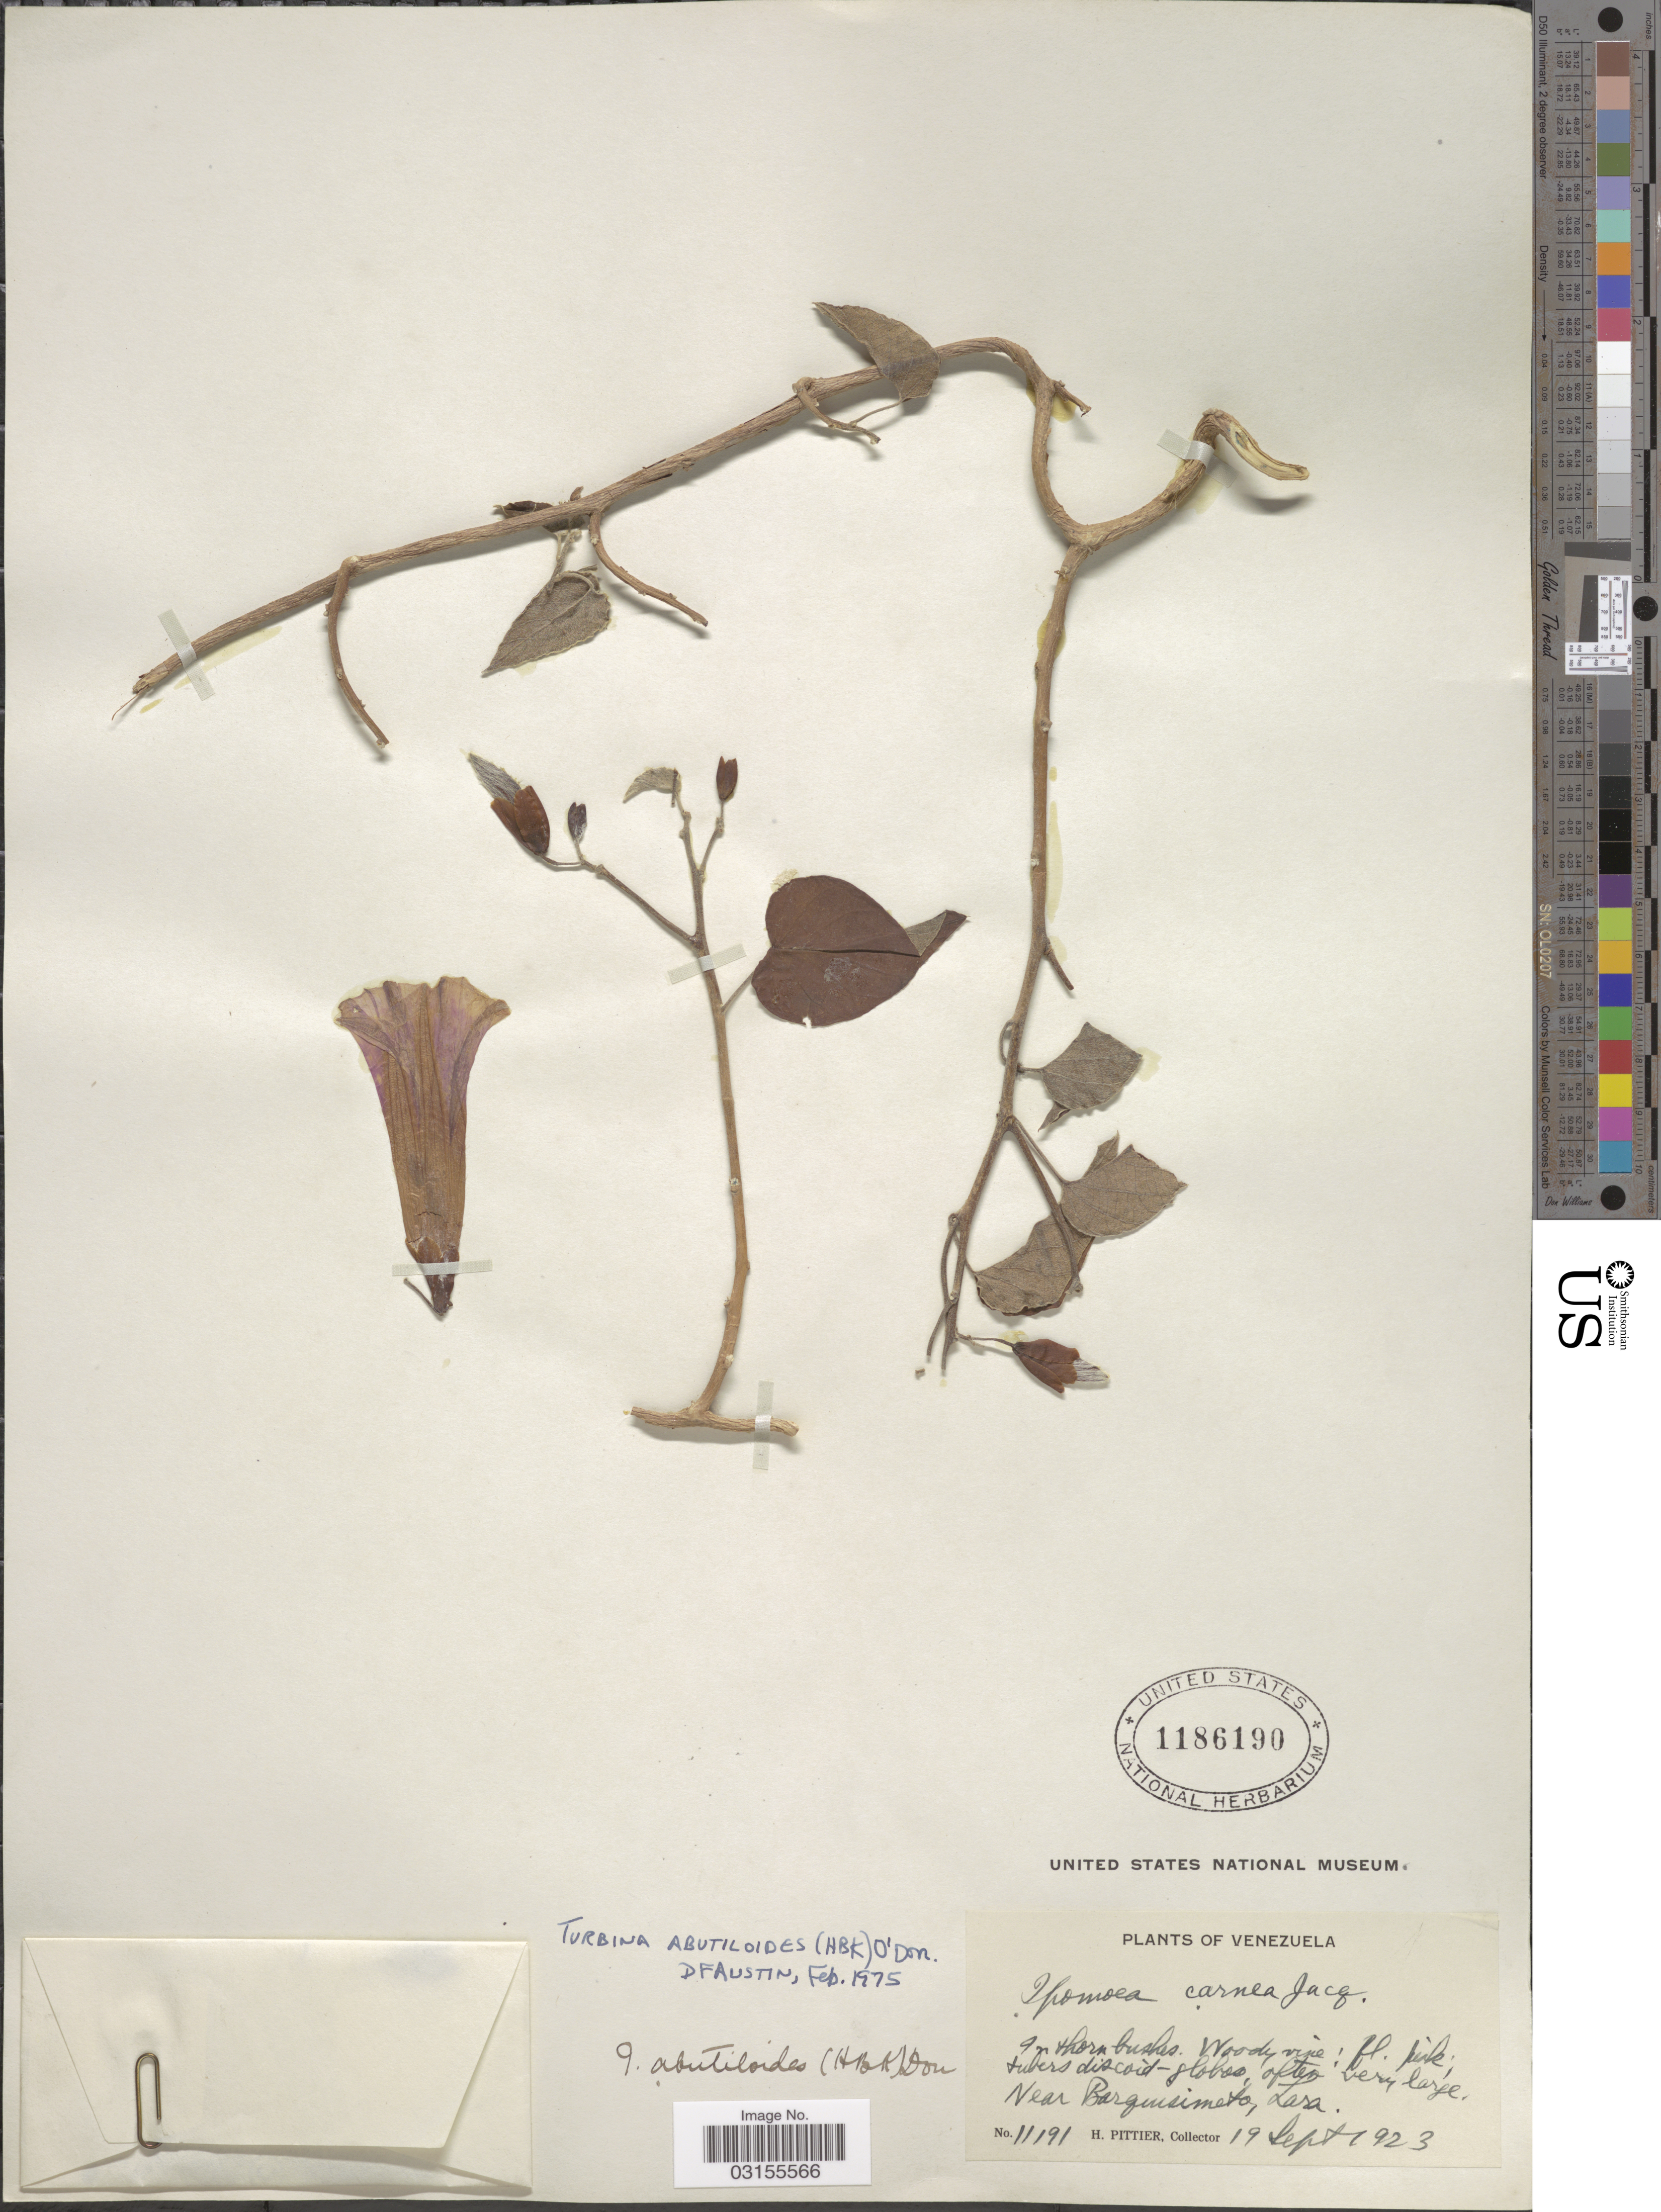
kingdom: Plantae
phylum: Tracheophyta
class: Magnoliopsida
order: Solanales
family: Convolvulaceae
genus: Turbina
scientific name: Turbina abutiloides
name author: (Kunth) O'Donell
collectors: H. F. Pittier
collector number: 11191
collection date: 1923-09-19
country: Venezuela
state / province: Lara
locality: Near Barquisimeto.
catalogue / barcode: US 1186190